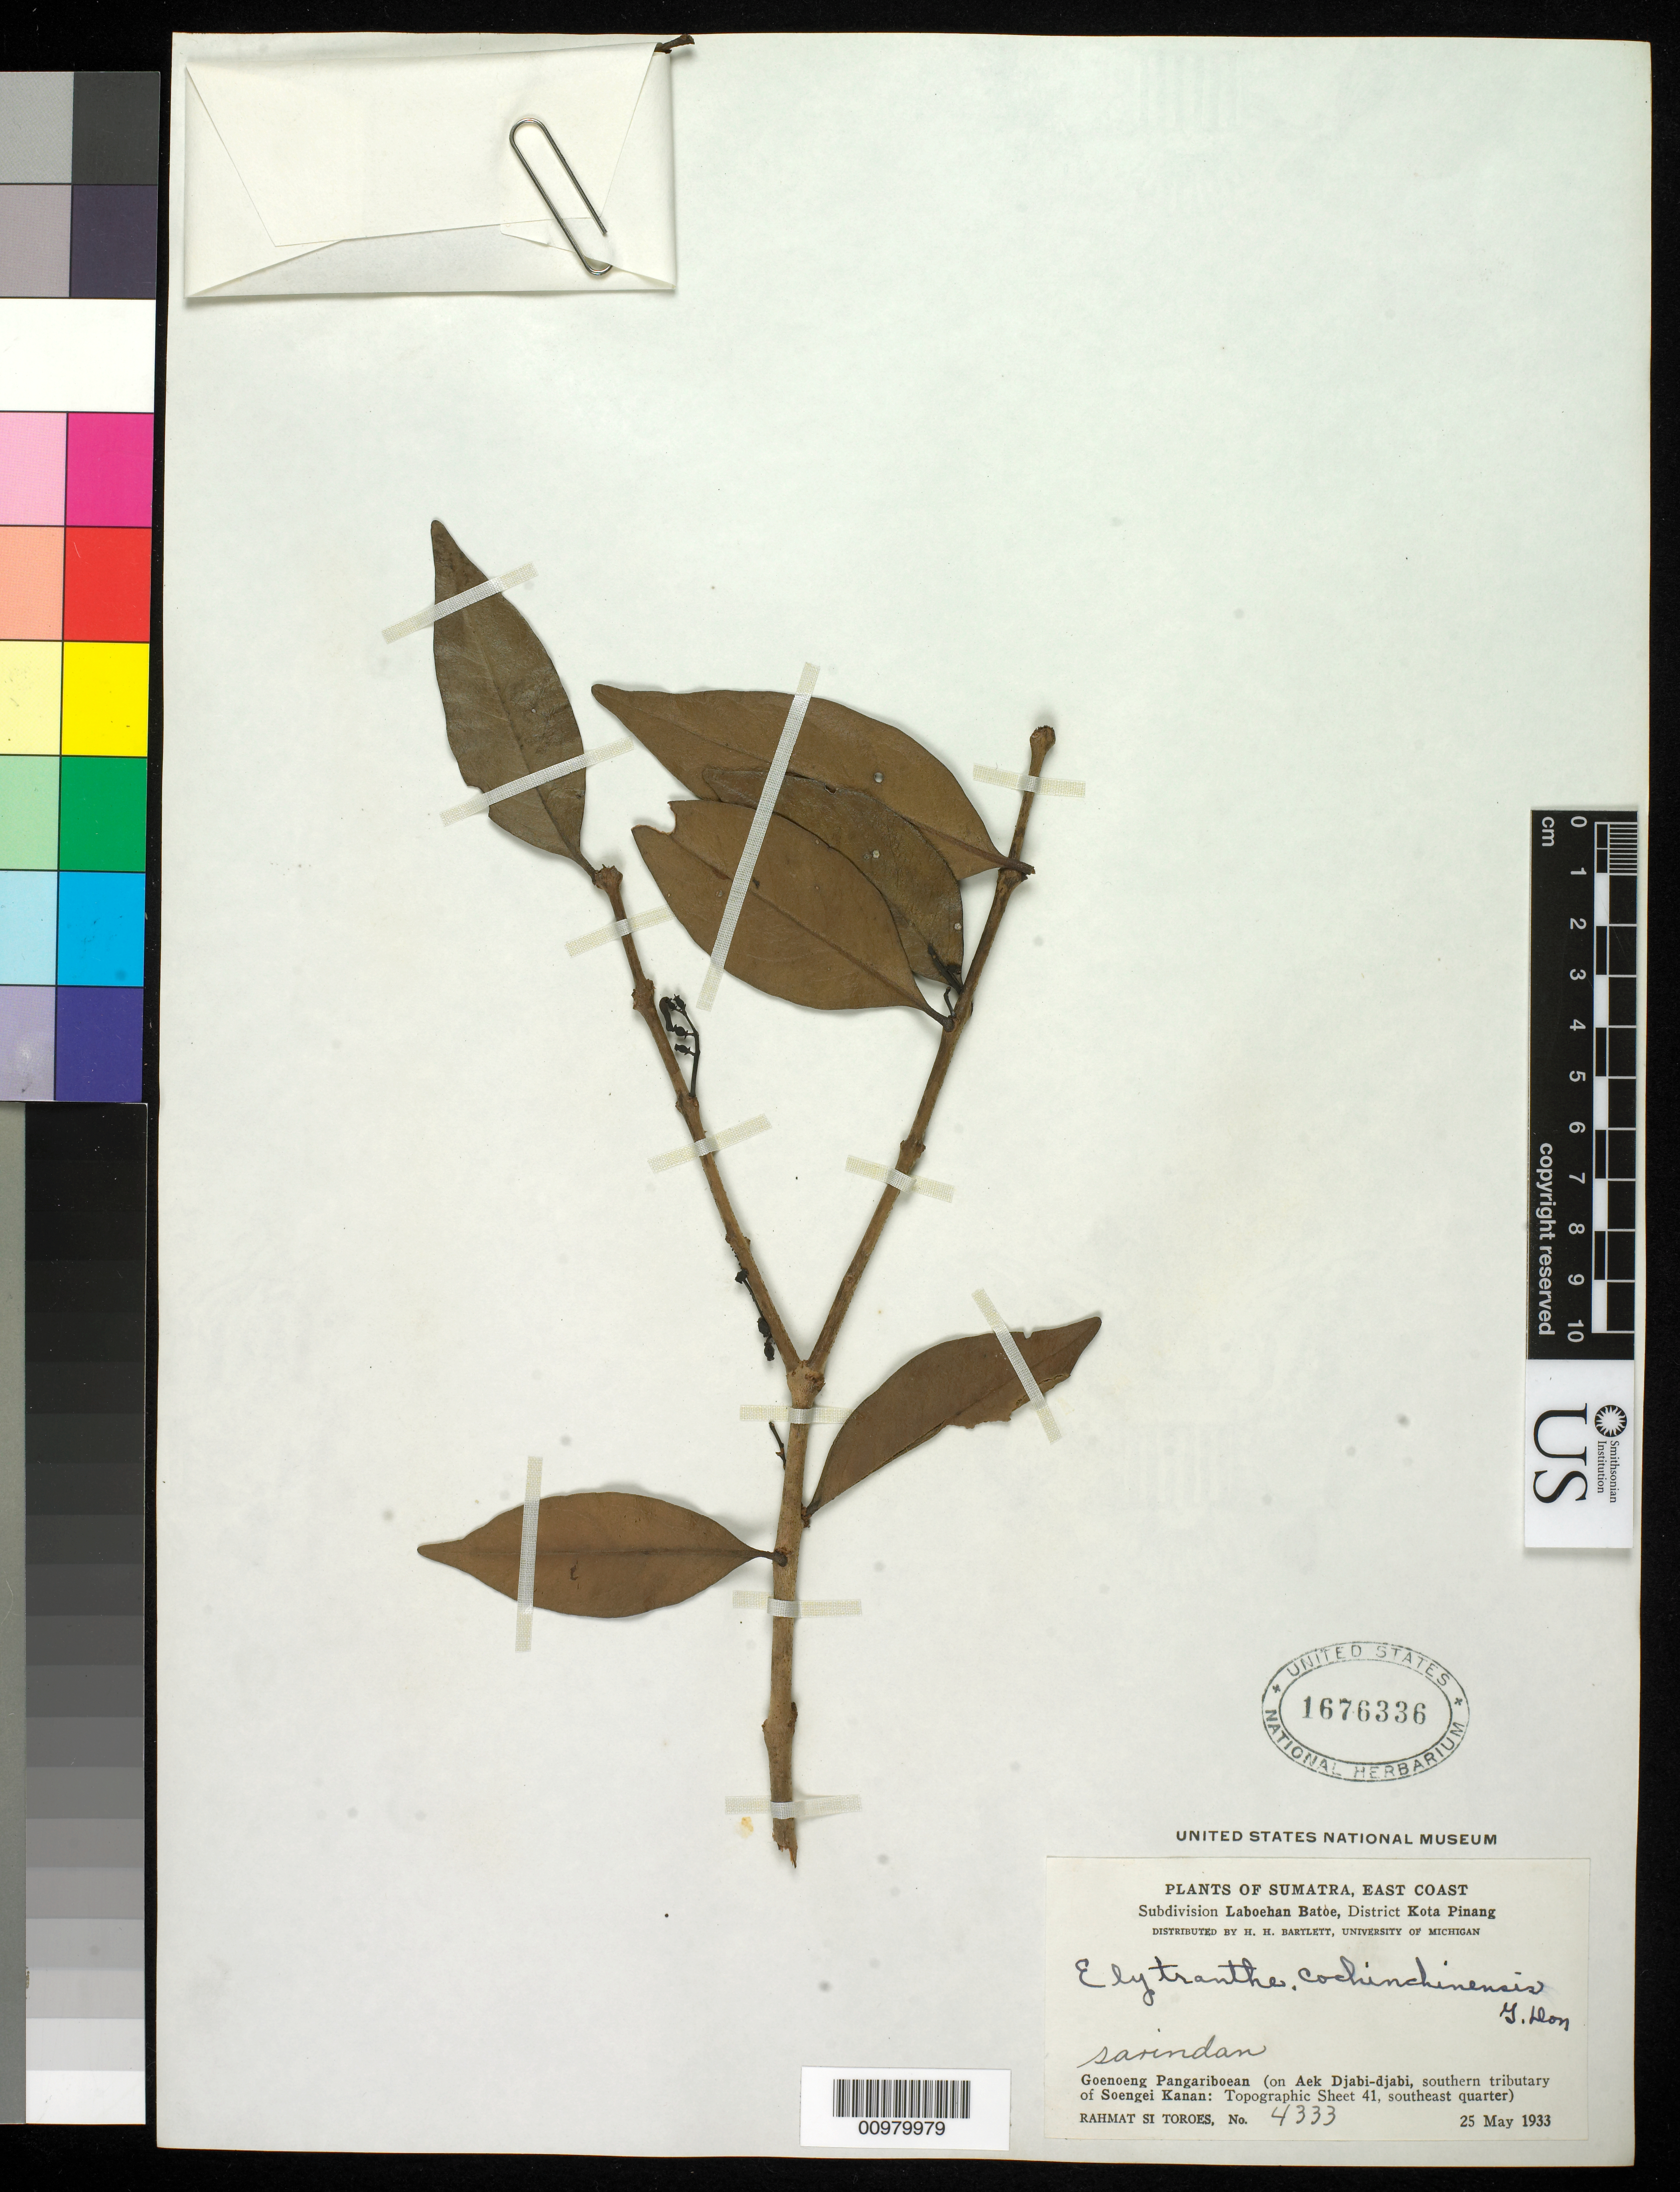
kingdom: Plantae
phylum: Tracheophyta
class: Magnoliopsida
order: Santalales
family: Loranthaceae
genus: Elytranthe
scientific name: Elytranthe cochinchinensis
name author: (Lour.) G. Don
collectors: Rahmat Si Boeea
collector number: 4333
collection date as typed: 25 May 1933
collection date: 1933-05-25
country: Indonesia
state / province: Sumatra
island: Sumatra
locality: Goenoeng Pangariboean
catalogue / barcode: US 1676336